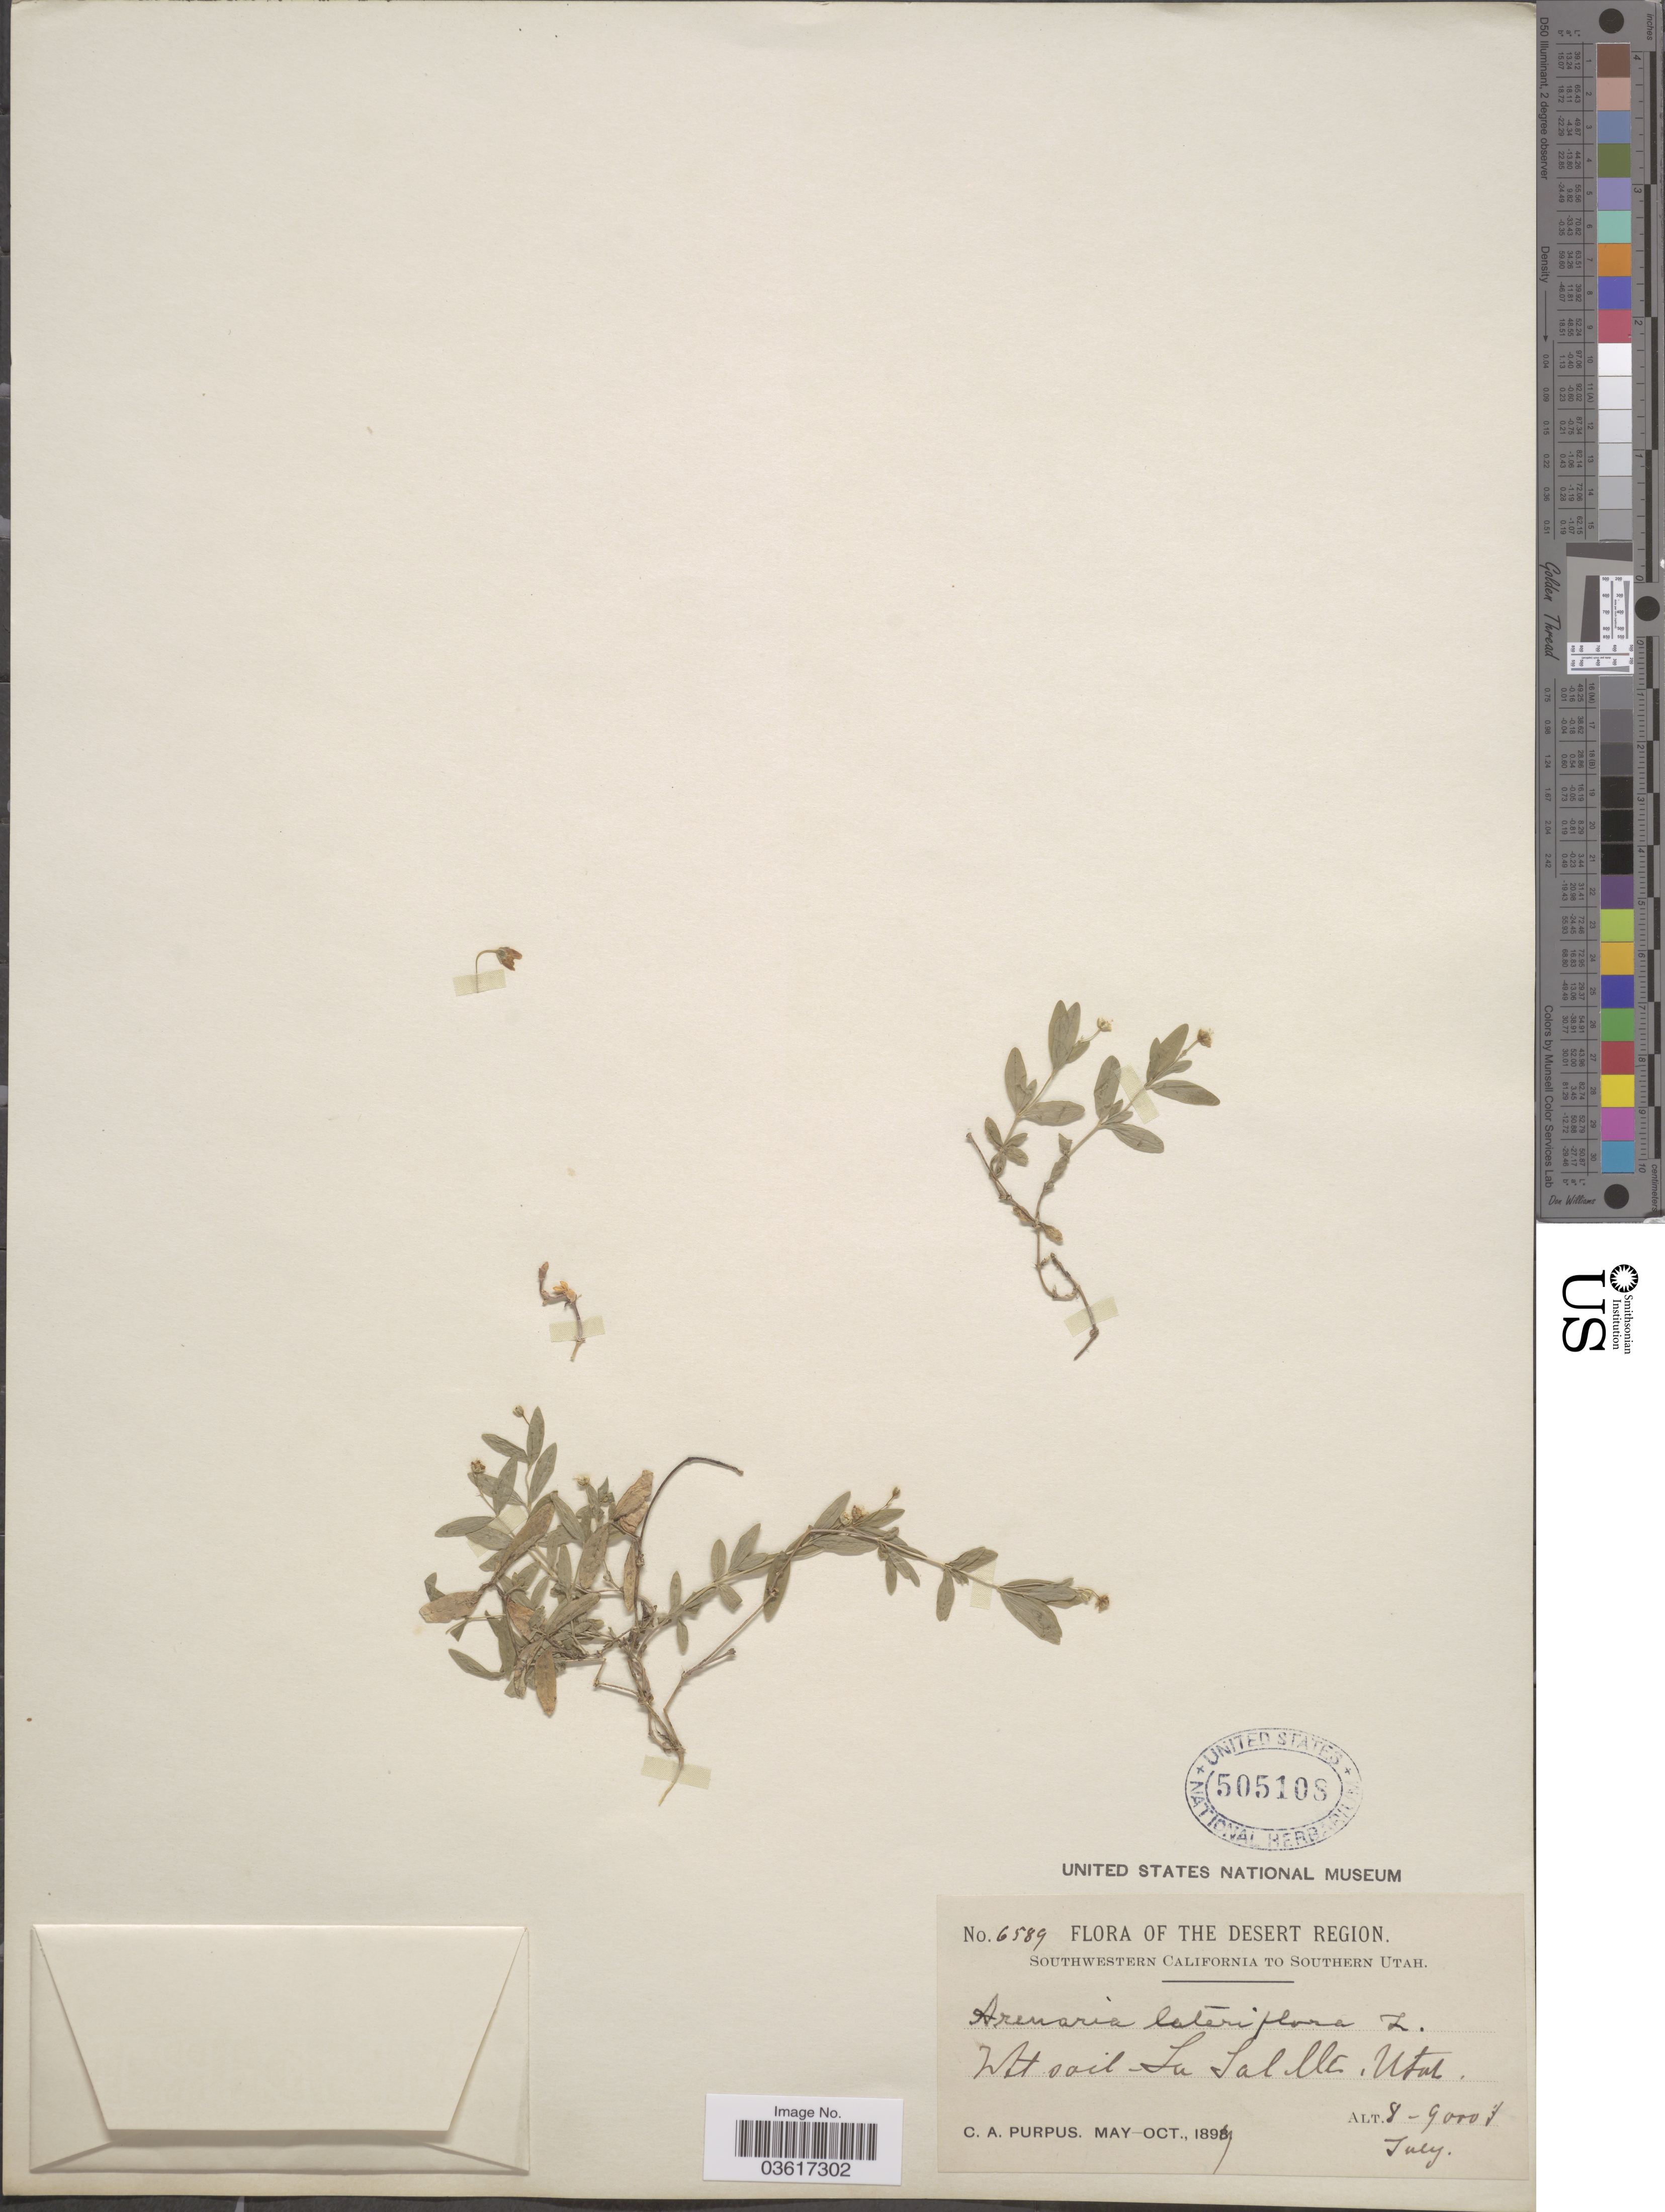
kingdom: Plantae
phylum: Tracheophyta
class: Magnoliopsida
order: Caryophyllales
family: Caryophyllaceae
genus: Moehringia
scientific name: Moehringia lateriflora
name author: (L.) Fenzl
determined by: Strong, Mark T., (BOT), Smithsonian Institution - National Museum of Natural History (UNITED STATES)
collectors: C. A. Purpus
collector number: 6589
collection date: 1899-07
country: United States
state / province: Utah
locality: The Desert Region. Southern Utah. La Sal Mts.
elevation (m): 2438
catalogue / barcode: US 505108